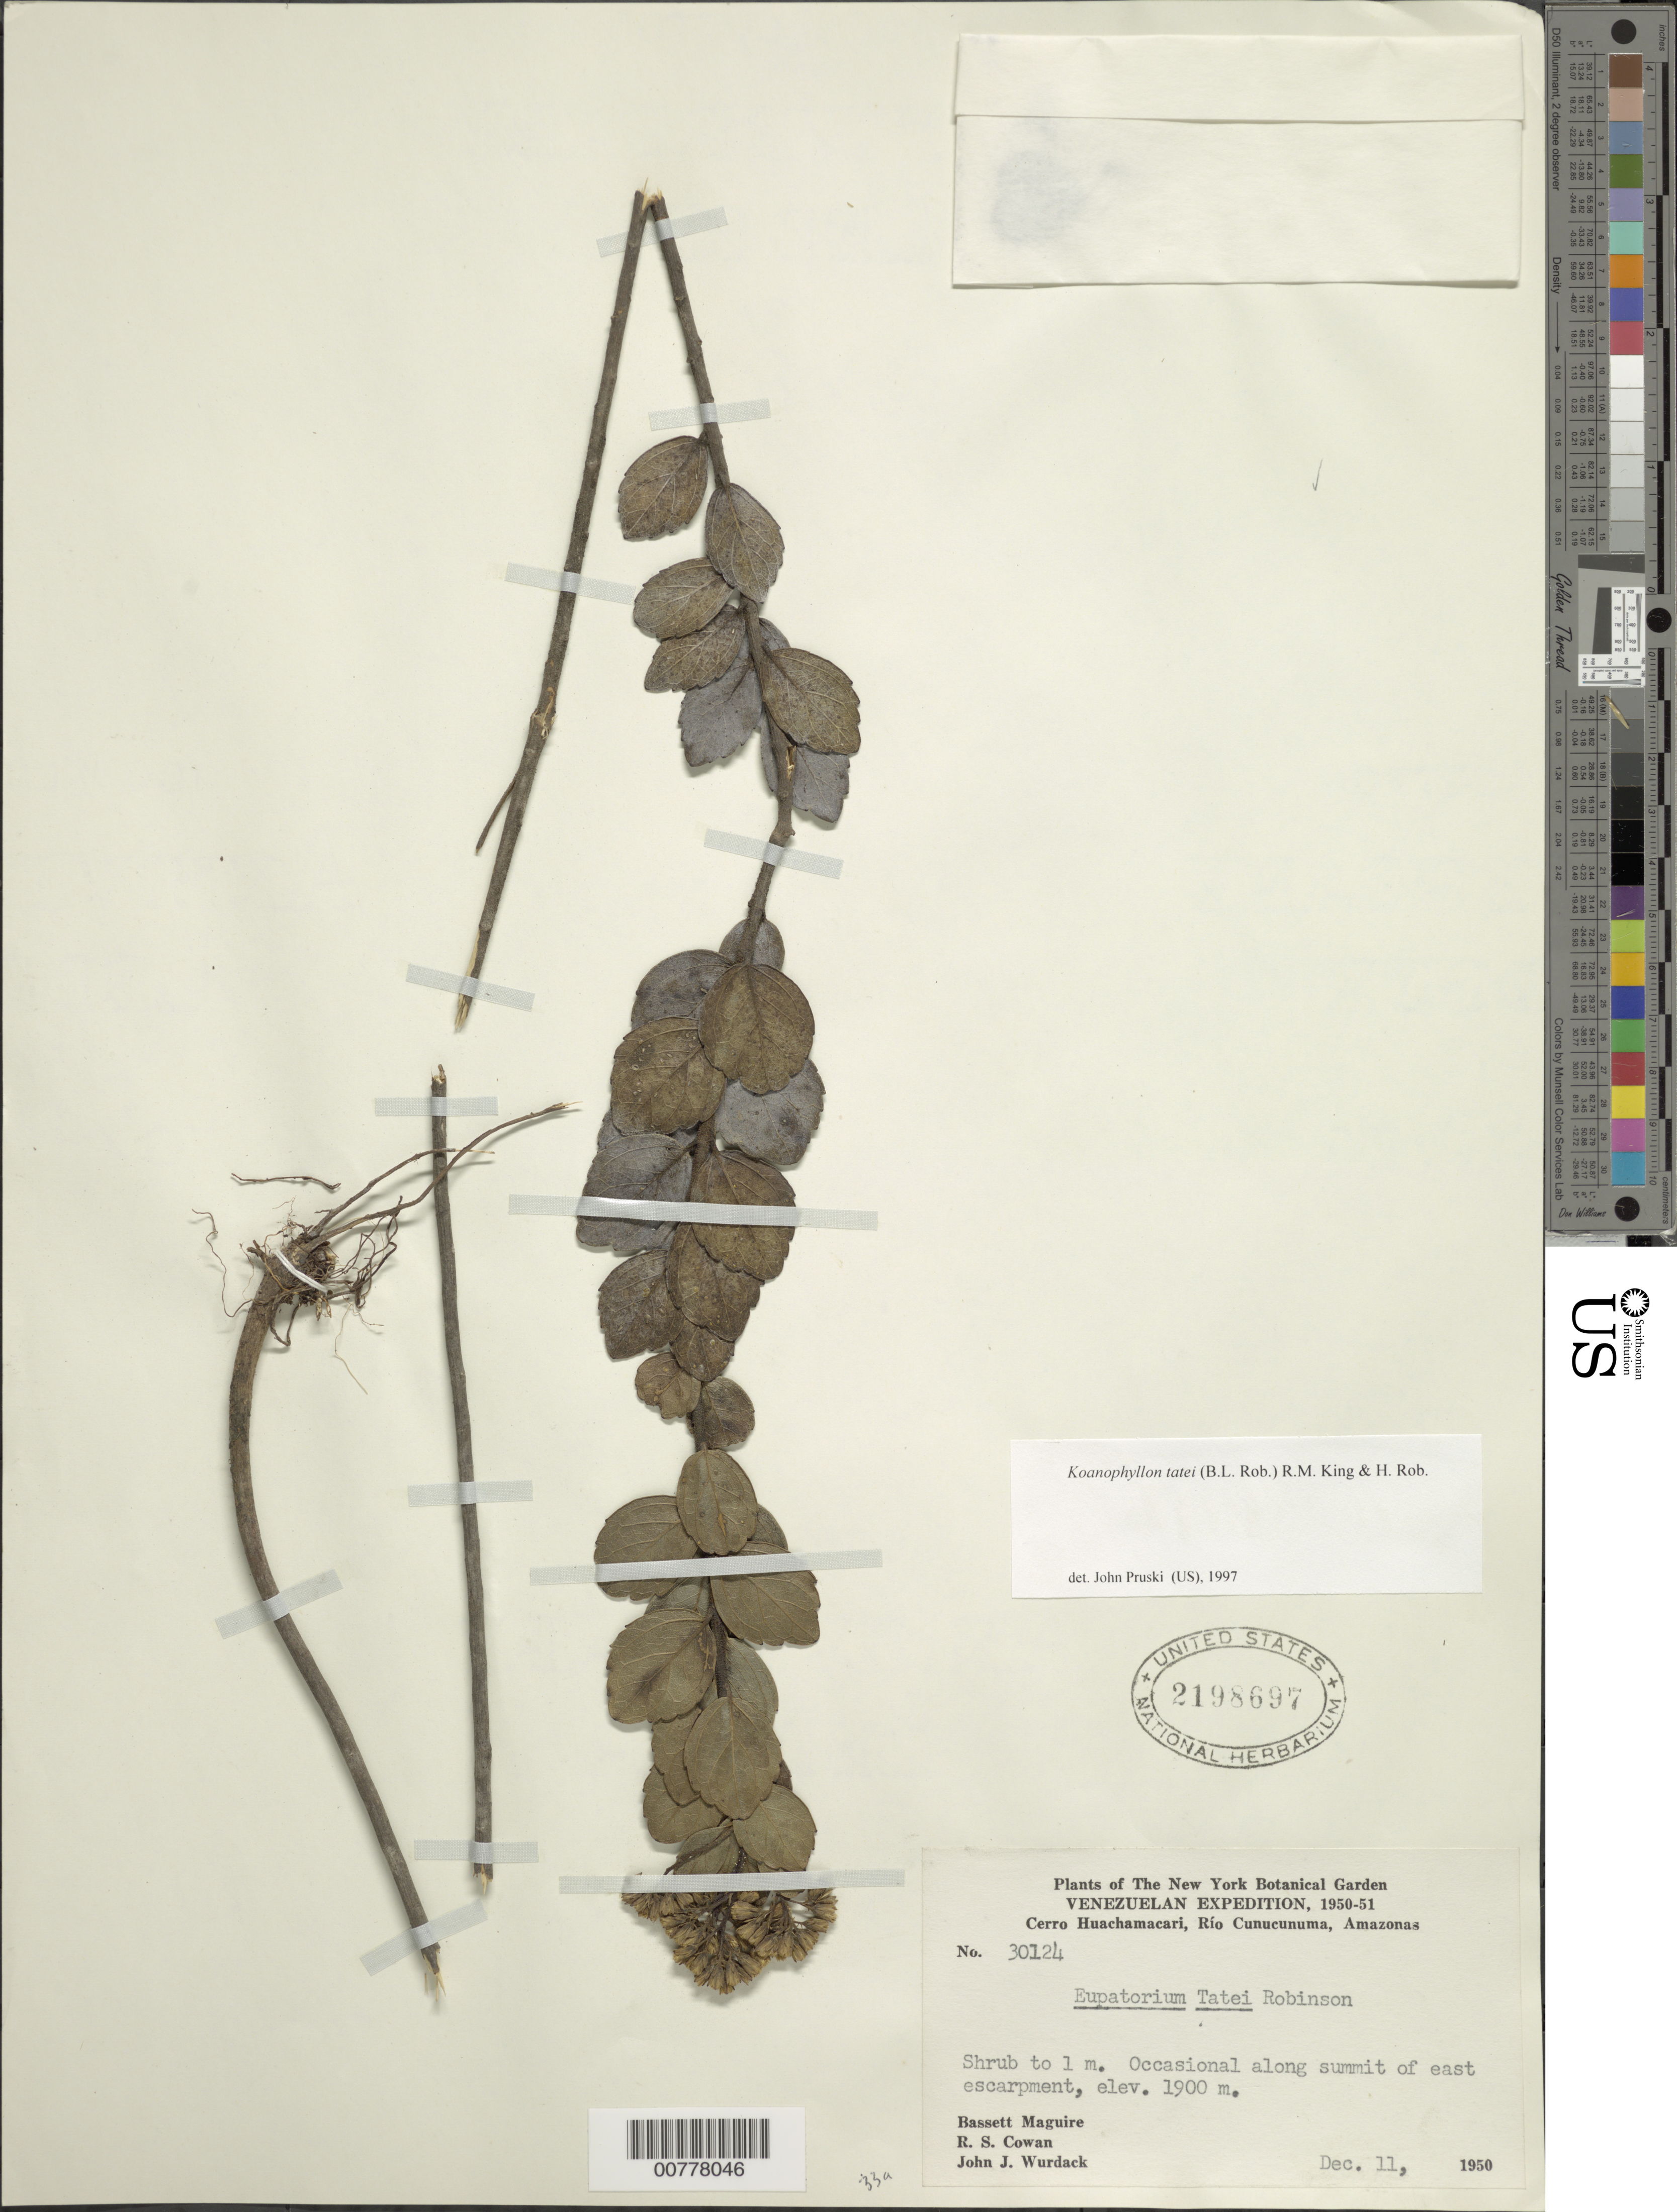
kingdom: Plantae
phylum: Tracheophyta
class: Magnoliopsida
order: Asterales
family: Asteraceae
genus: Koanophyllon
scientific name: Koanophyllon tatei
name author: (B.L. Rob.) R.M. King & H. Rob.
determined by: Pruski, J. F.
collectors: B. Maguire, R. S. Cowan & J. J. Wurdack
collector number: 30124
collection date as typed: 11-Dec-50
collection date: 1950-12-11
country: Venezuela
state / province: Amazonas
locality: Cerro Huachamacari, Río Cunucunuma, East Escarpment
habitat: Along summit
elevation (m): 1900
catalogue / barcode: US 2198697